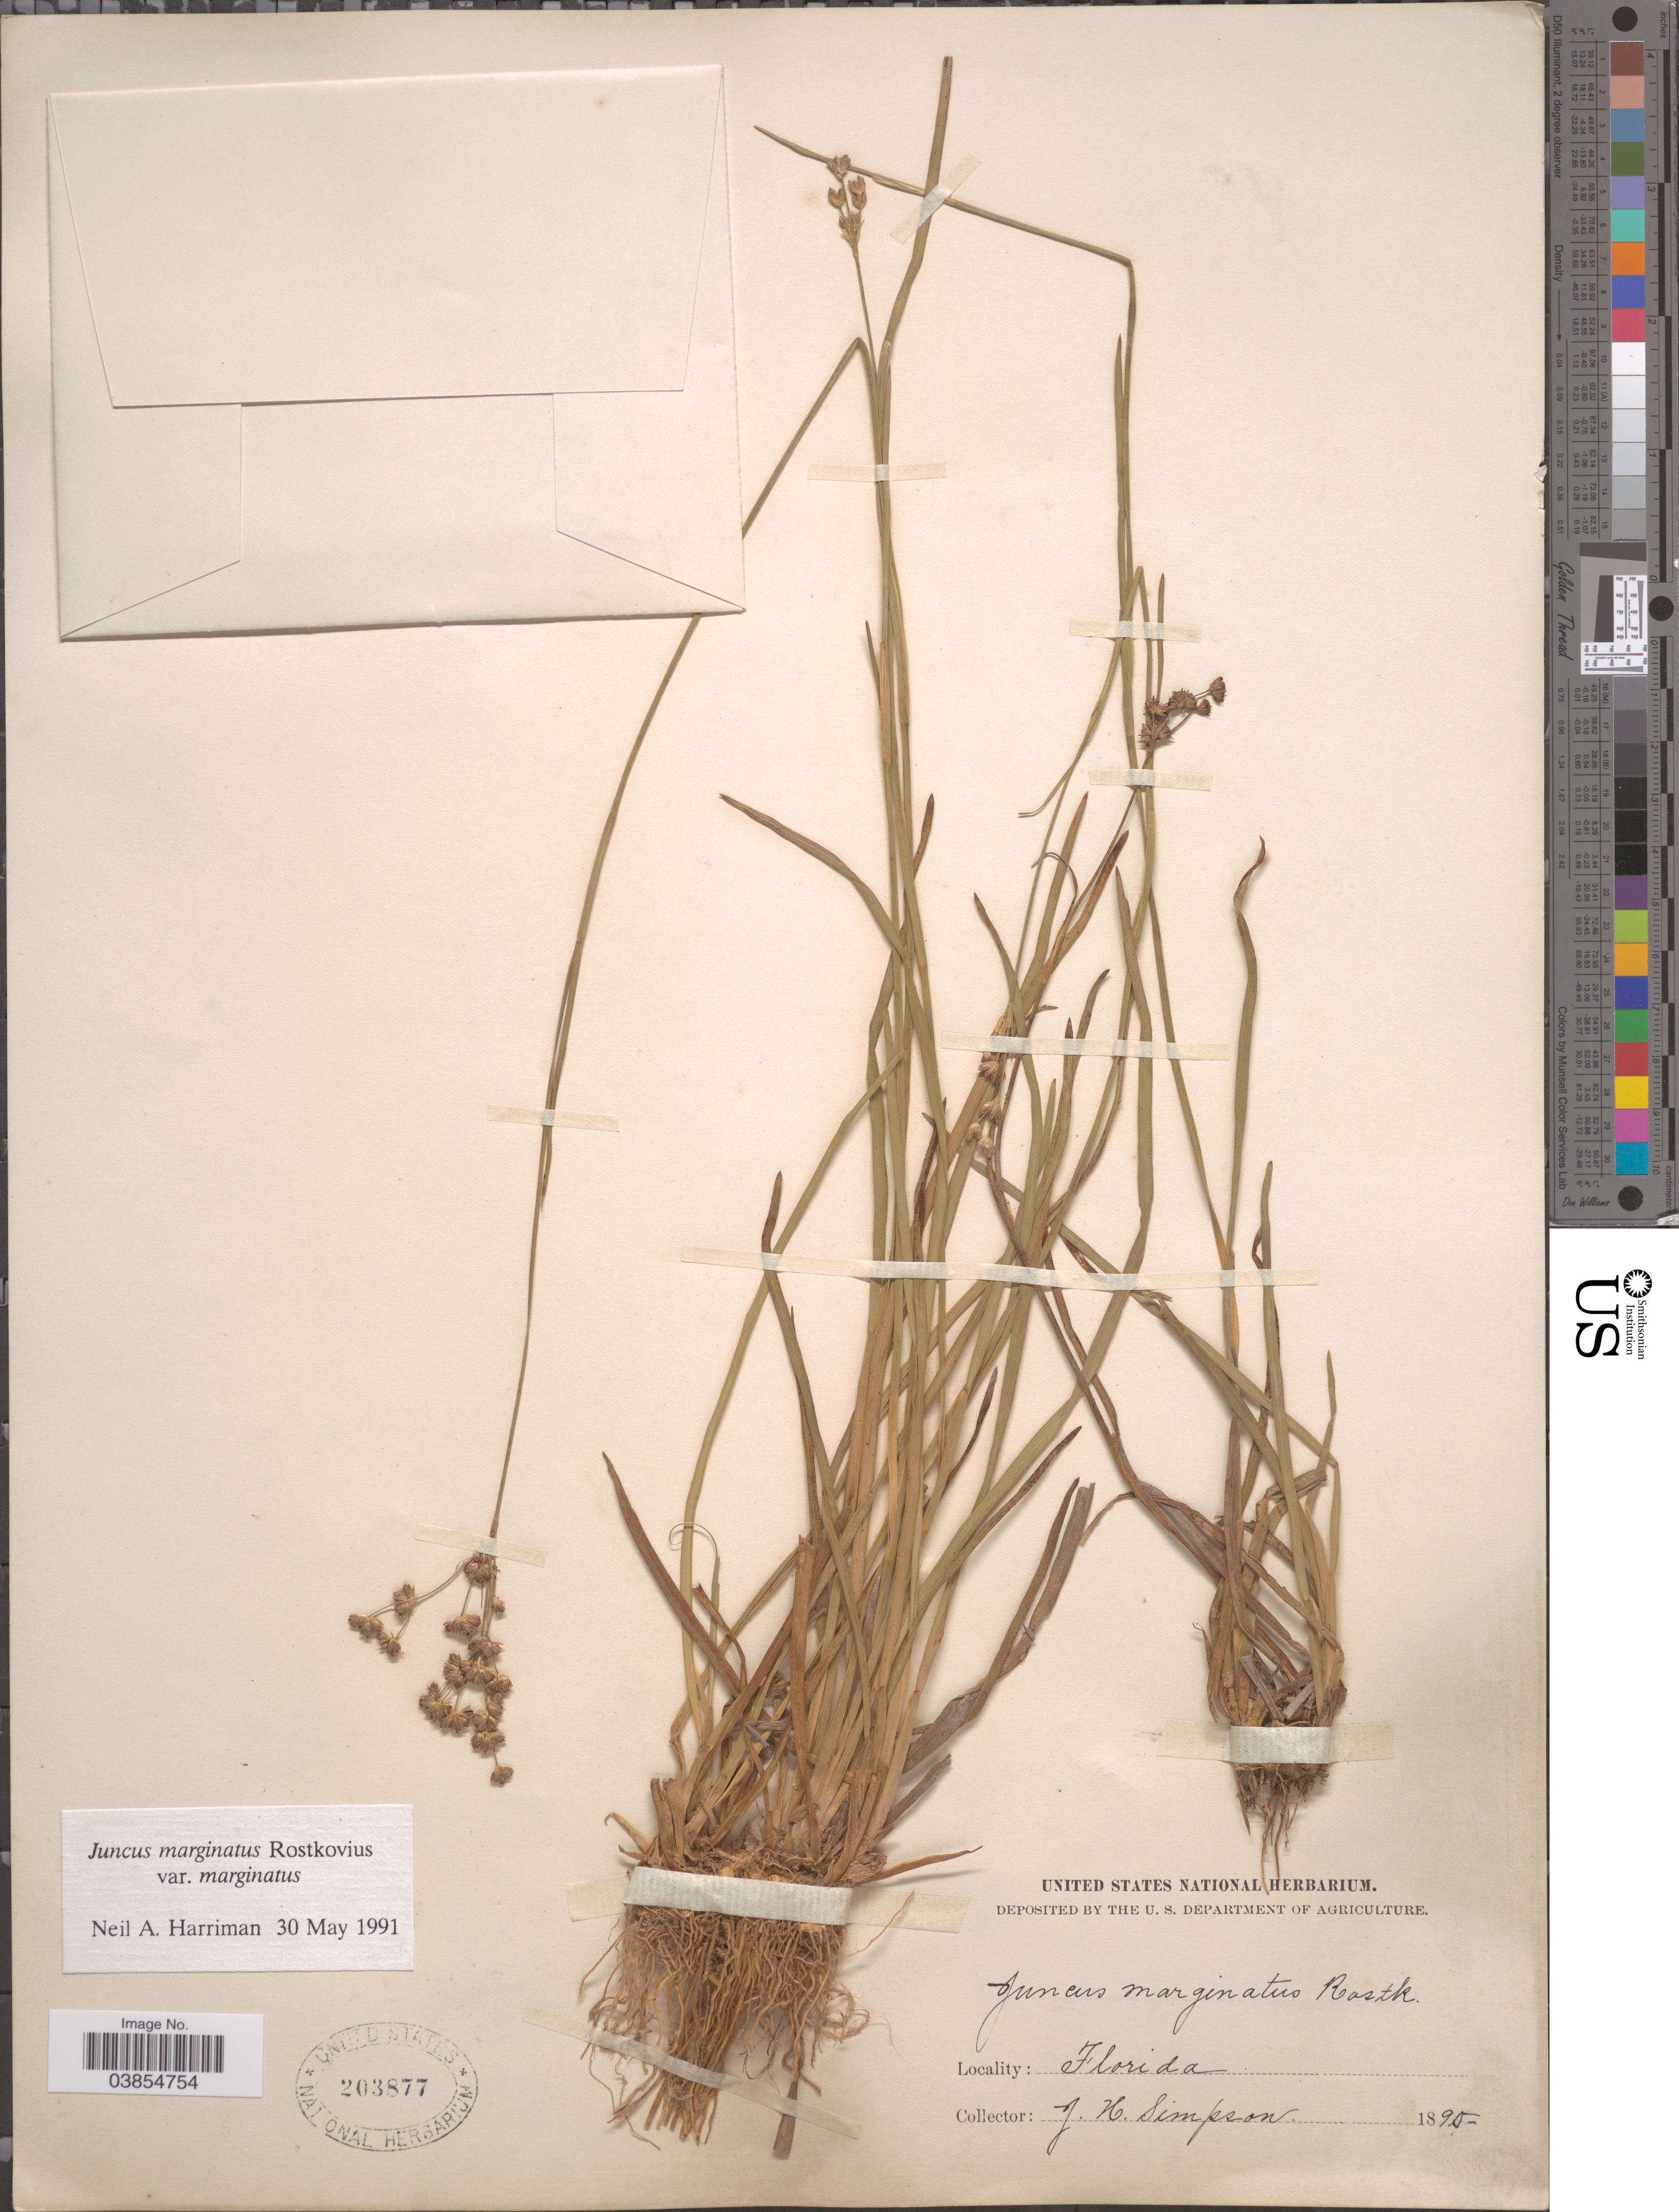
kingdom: Plantae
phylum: Tracheophyta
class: Liliopsida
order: Poales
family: Juncaceae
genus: Juncus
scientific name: Juncus marginatus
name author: Rostk.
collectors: J. H. Simpson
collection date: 1895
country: United States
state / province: Florida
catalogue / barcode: US 203877